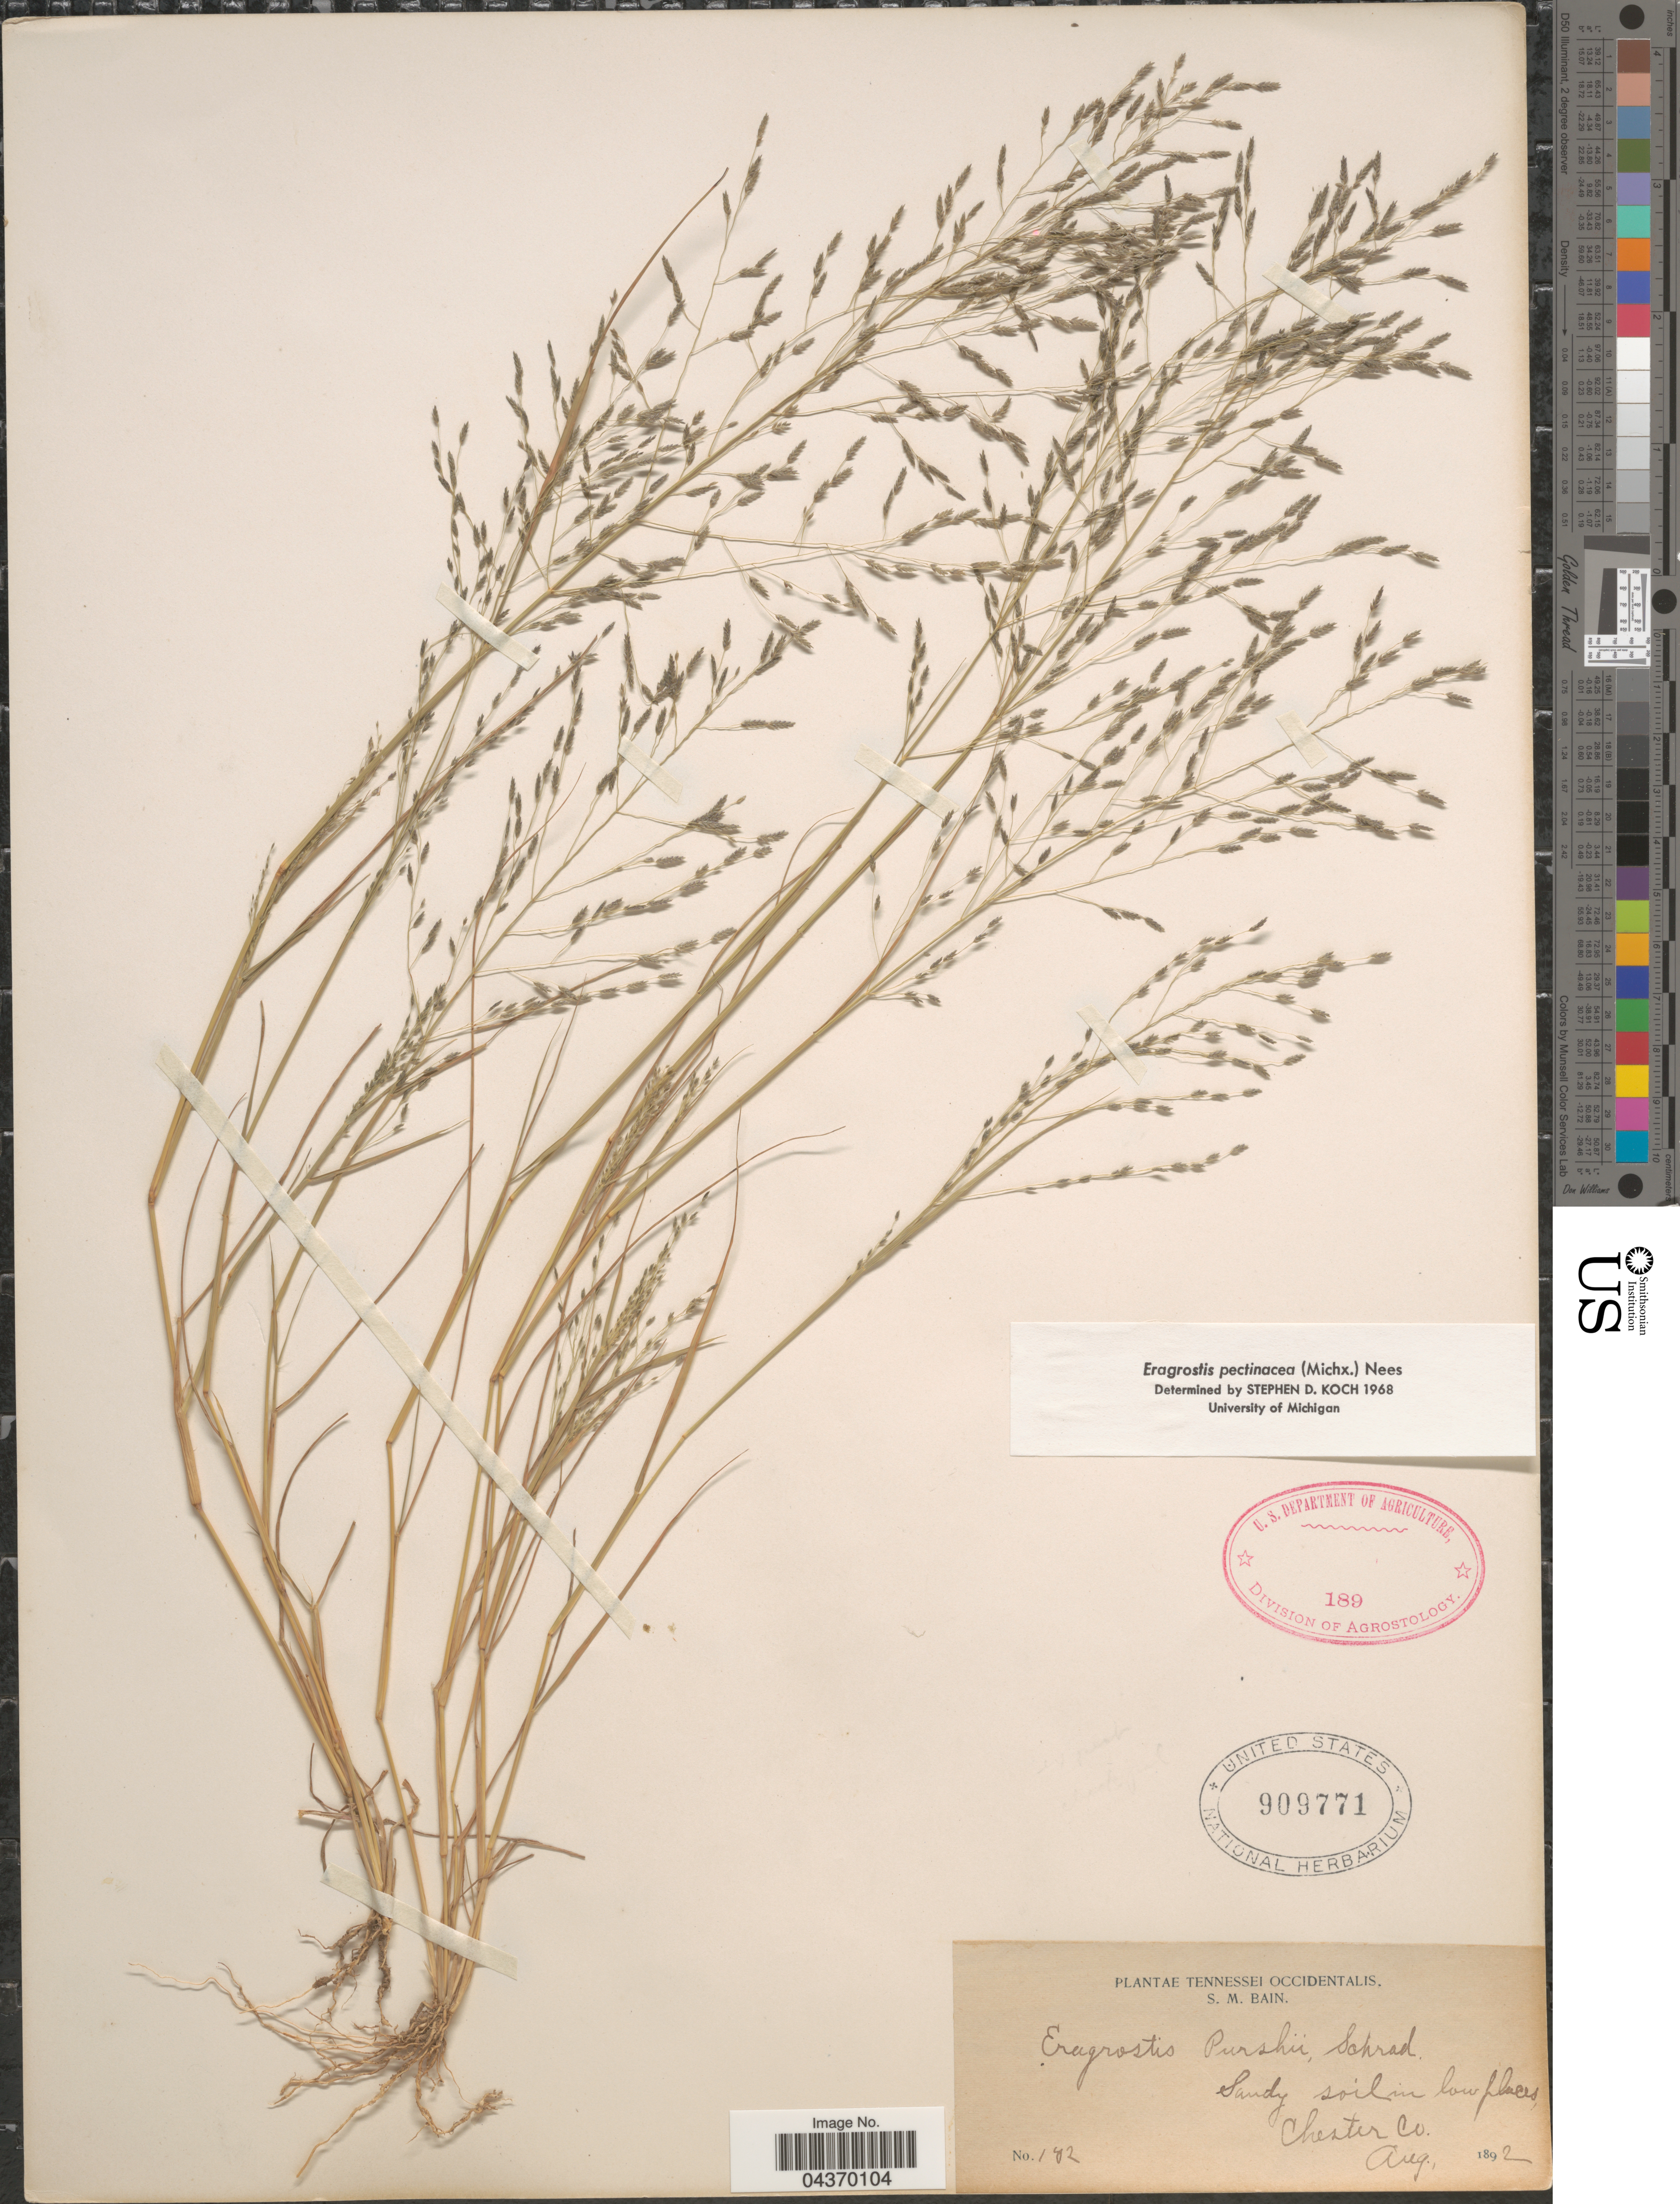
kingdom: Plantae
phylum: Tracheophyta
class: Liliopsida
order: Poales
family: Poaceae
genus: Eragrostis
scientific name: Eragrostis pectinacea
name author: (Michx.) Nees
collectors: S. M. Bain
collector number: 182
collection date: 1892-08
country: United States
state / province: Tennessee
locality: Tennessei Occidentalis. Chester Co.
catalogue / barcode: US 909771